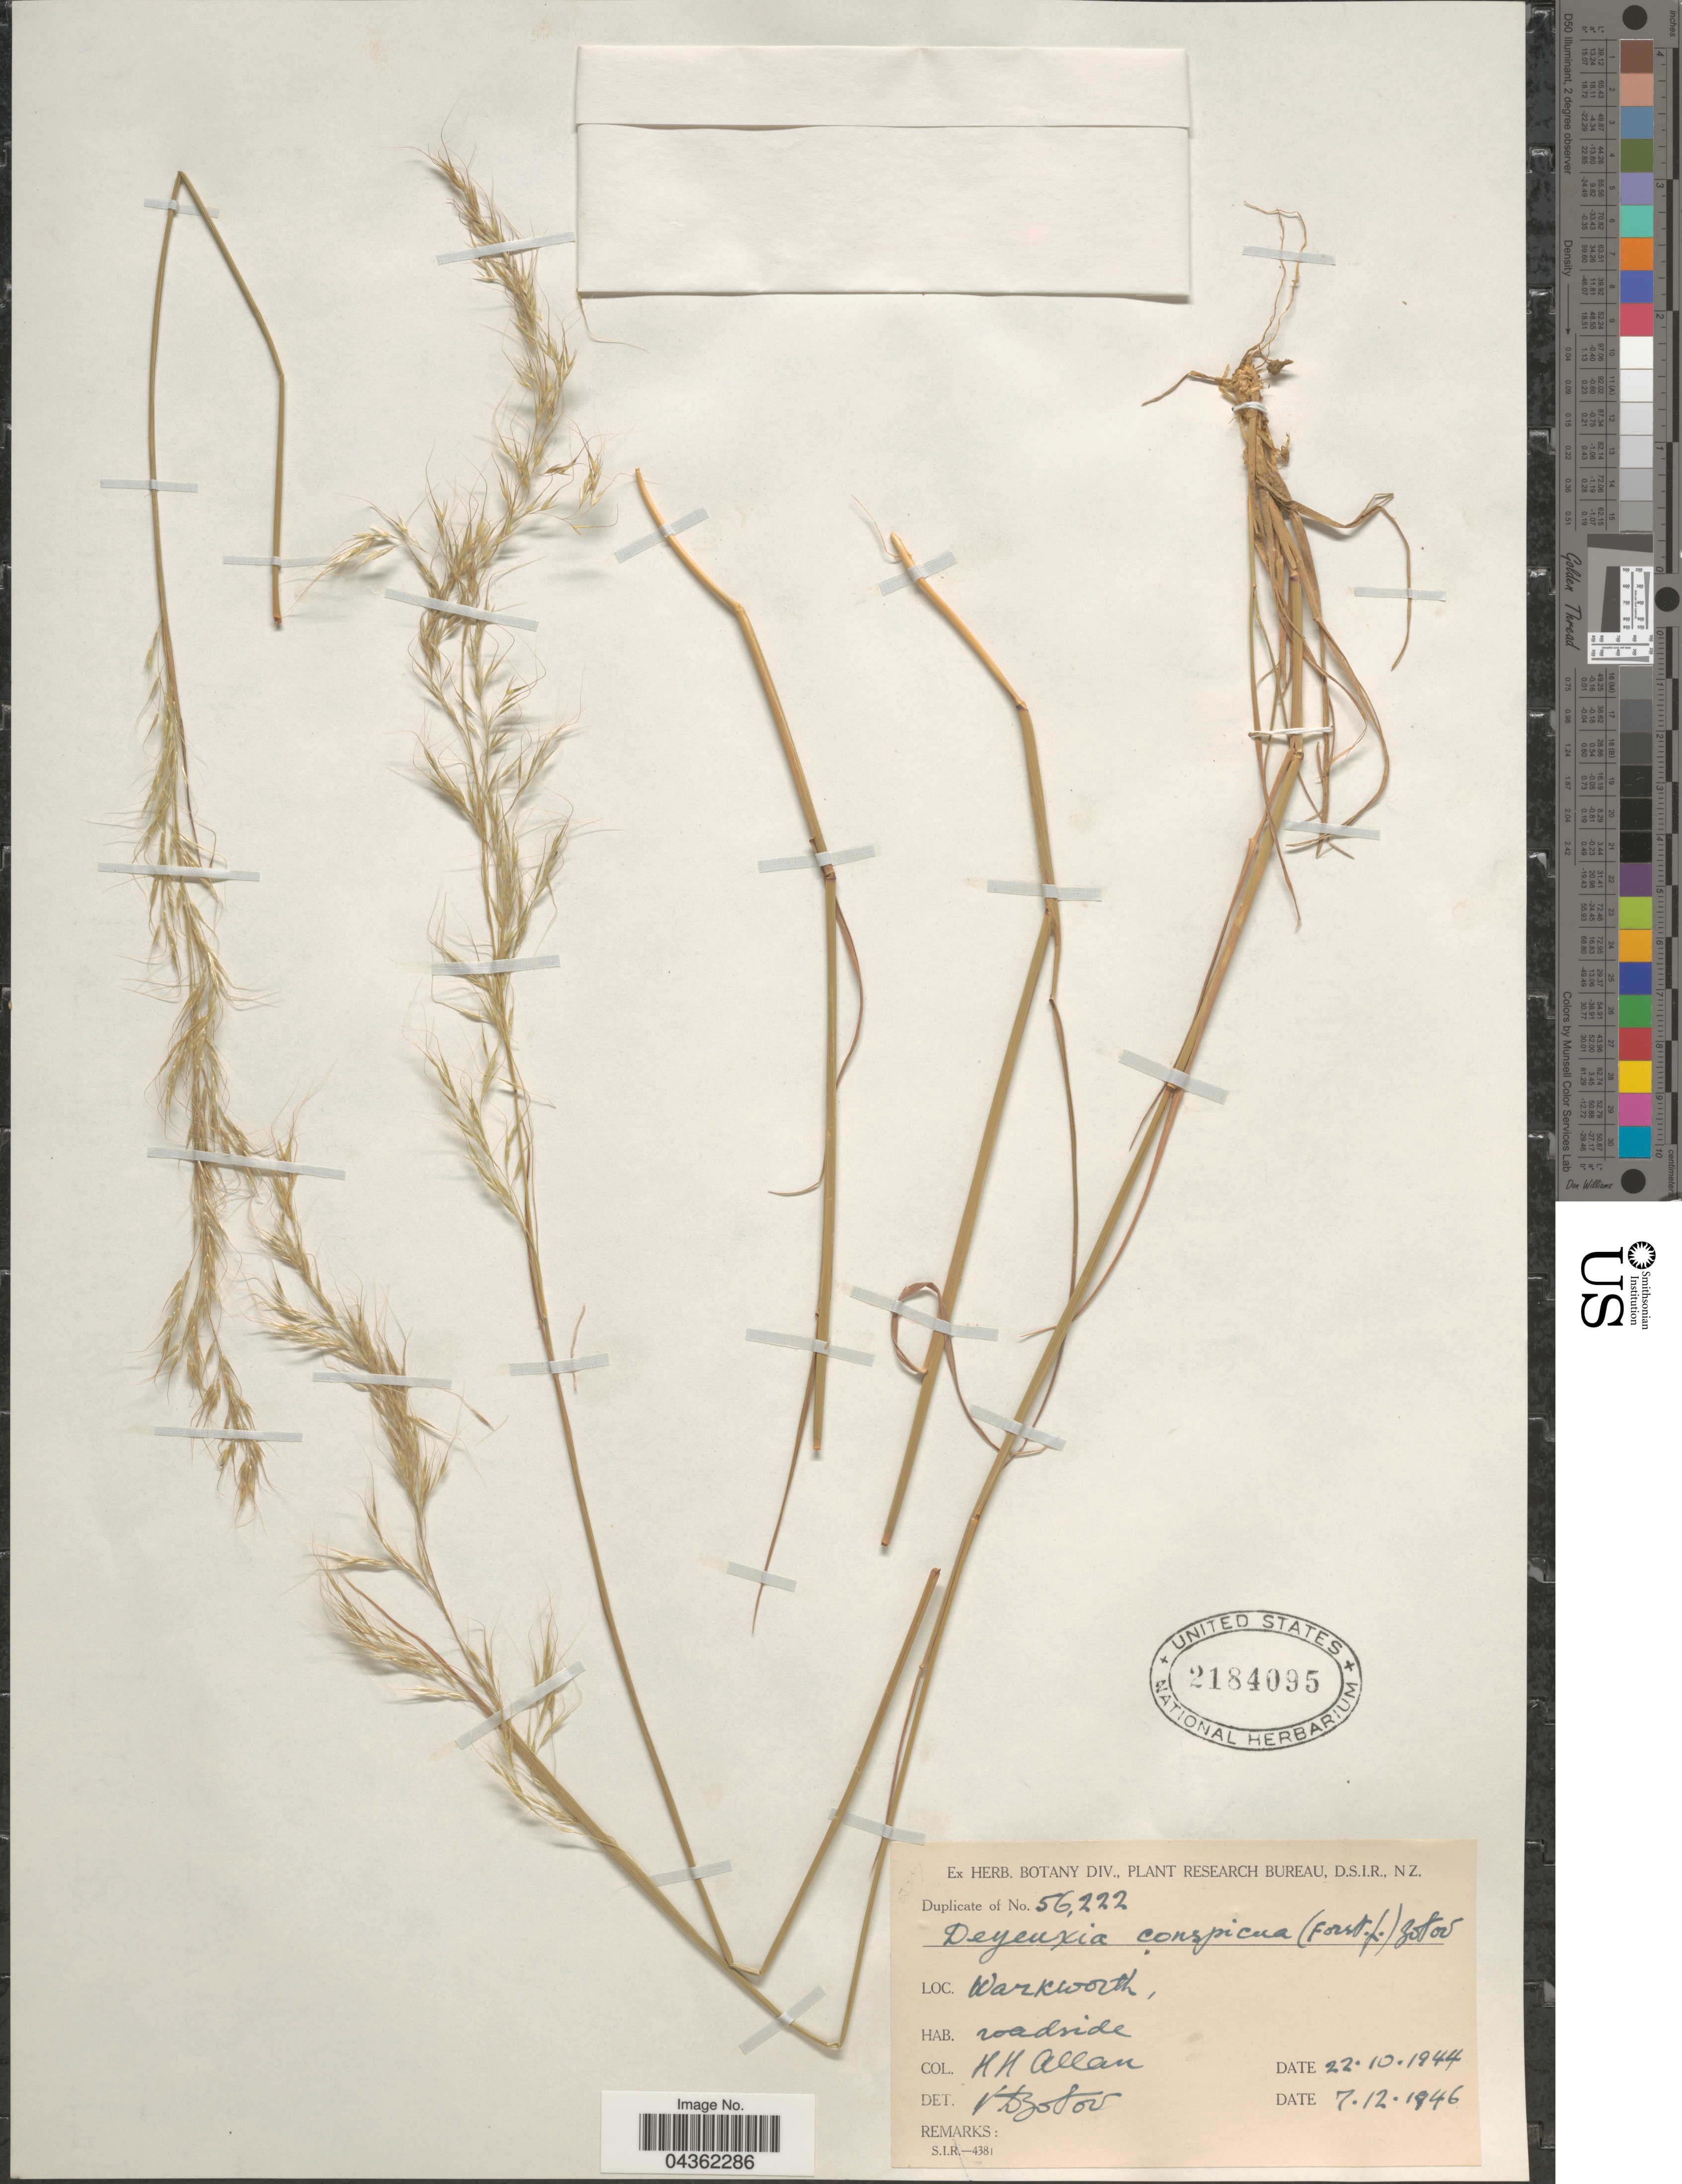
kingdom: Plantae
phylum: Tracheophyta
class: Liliopsida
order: Poales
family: Poaceae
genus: Chionochloa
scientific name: Chionochloa conspicua subsp. conspicua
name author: (G. Forst.) Zotov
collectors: H. Allan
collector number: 56222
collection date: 1944-10-22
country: New Zealand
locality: Warkworth.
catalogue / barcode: US 2184095